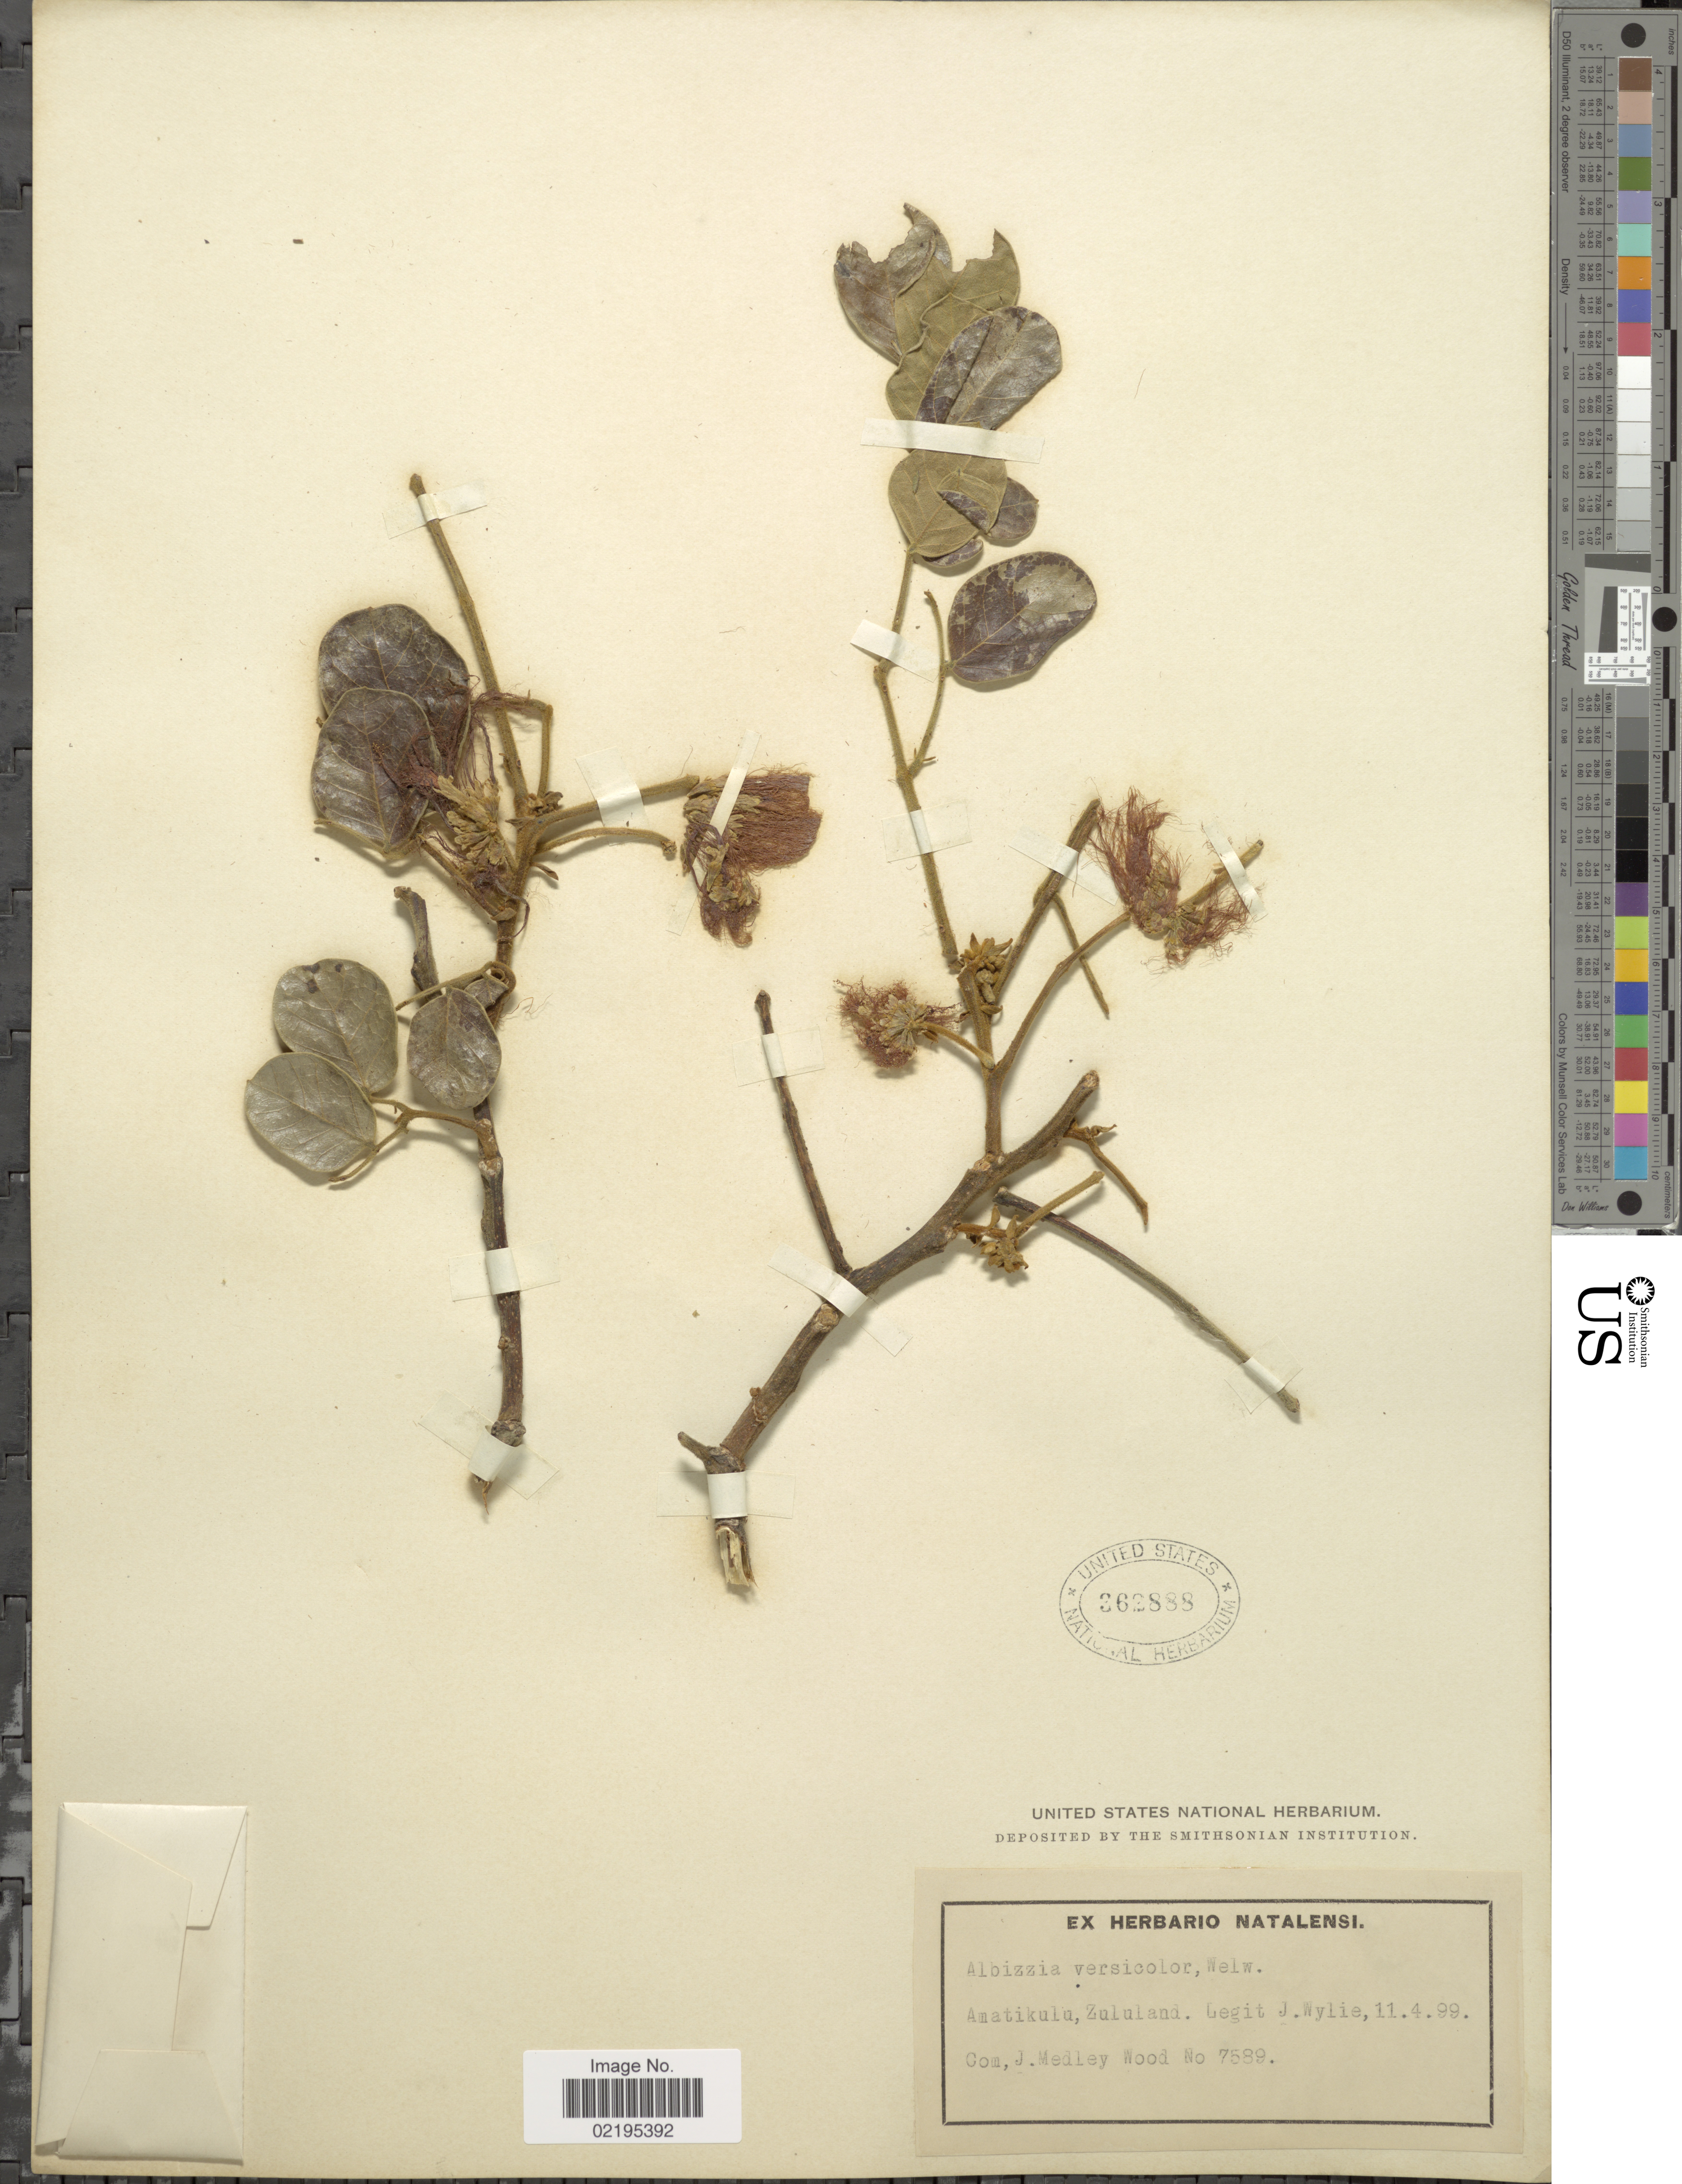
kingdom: Plantae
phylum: Tracheophyta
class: Magnoliopsida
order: Fabales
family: Fabaceae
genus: Albizia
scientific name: Albizia versicolor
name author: Welw. ex Oliv.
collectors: J. Wylie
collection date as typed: Transcribed d/m/y: 11/4/99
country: South Africa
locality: Amatikulu, Zululand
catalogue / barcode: US 362888